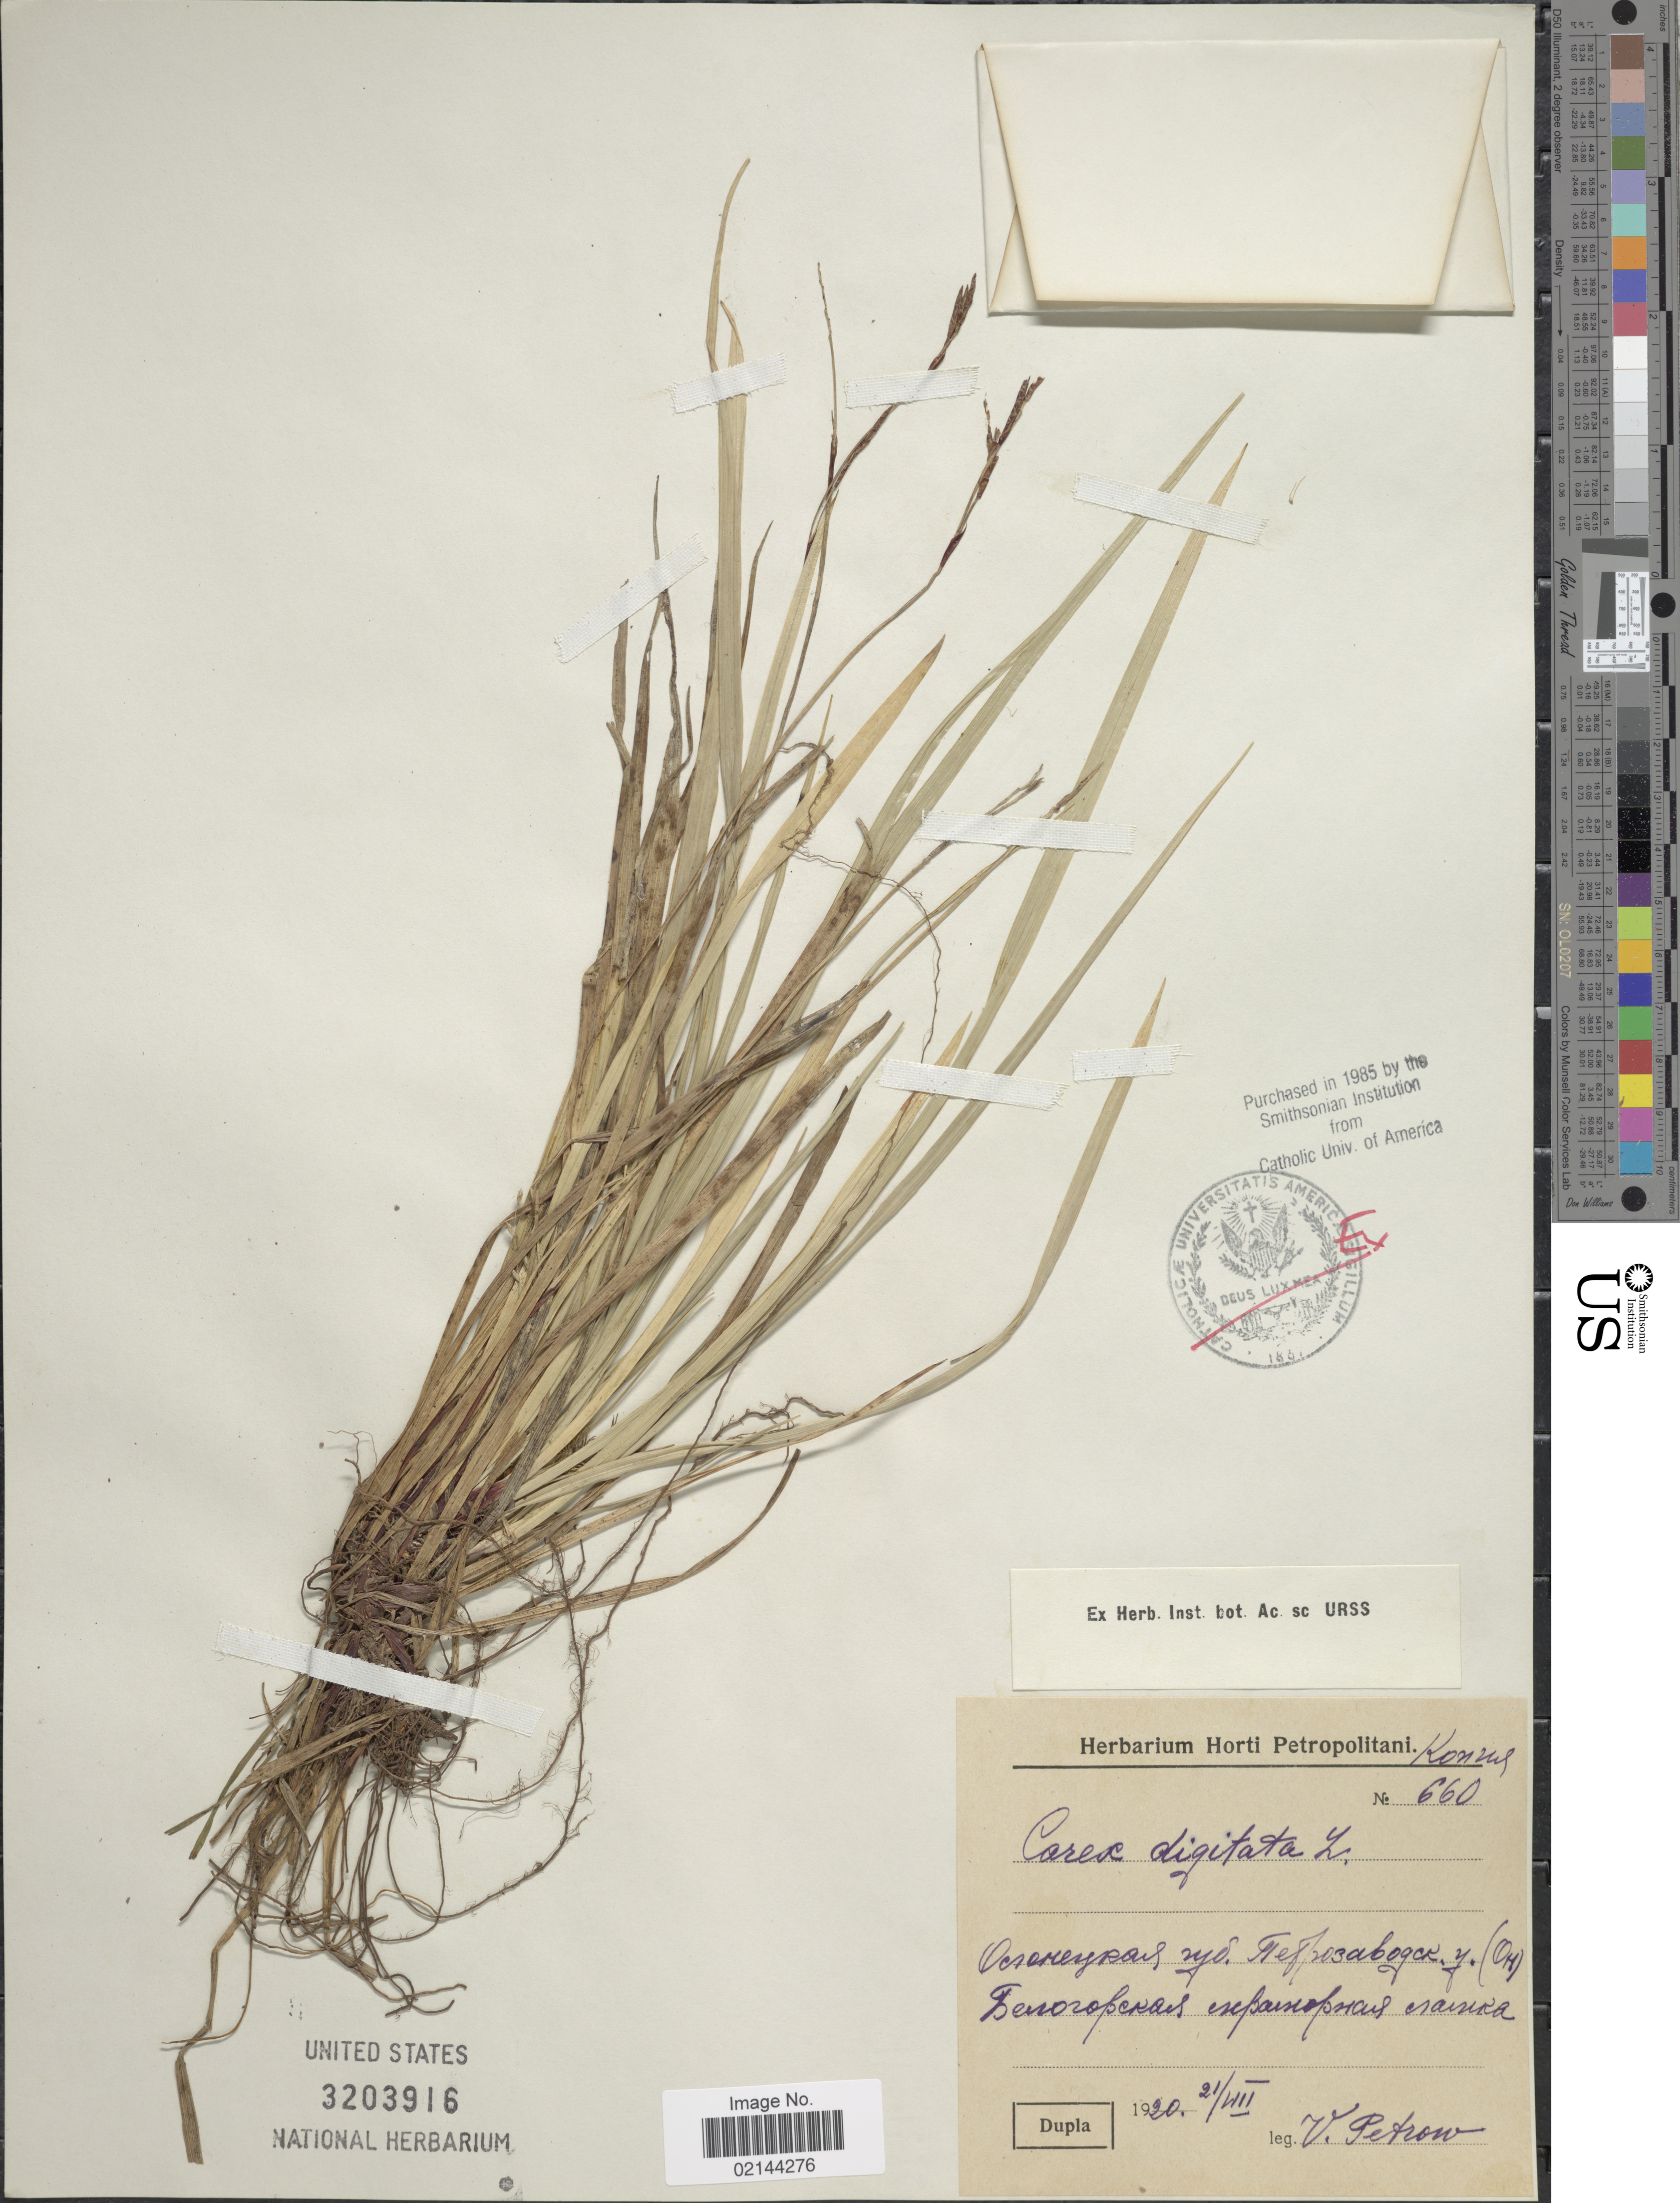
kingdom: Plantae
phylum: Tracheophyta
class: Liliopsida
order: Poales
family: Cyperaceae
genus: Carex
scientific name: Carex digitata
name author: L.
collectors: V. Petrov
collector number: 660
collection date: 1920-08-21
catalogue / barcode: US 3203916